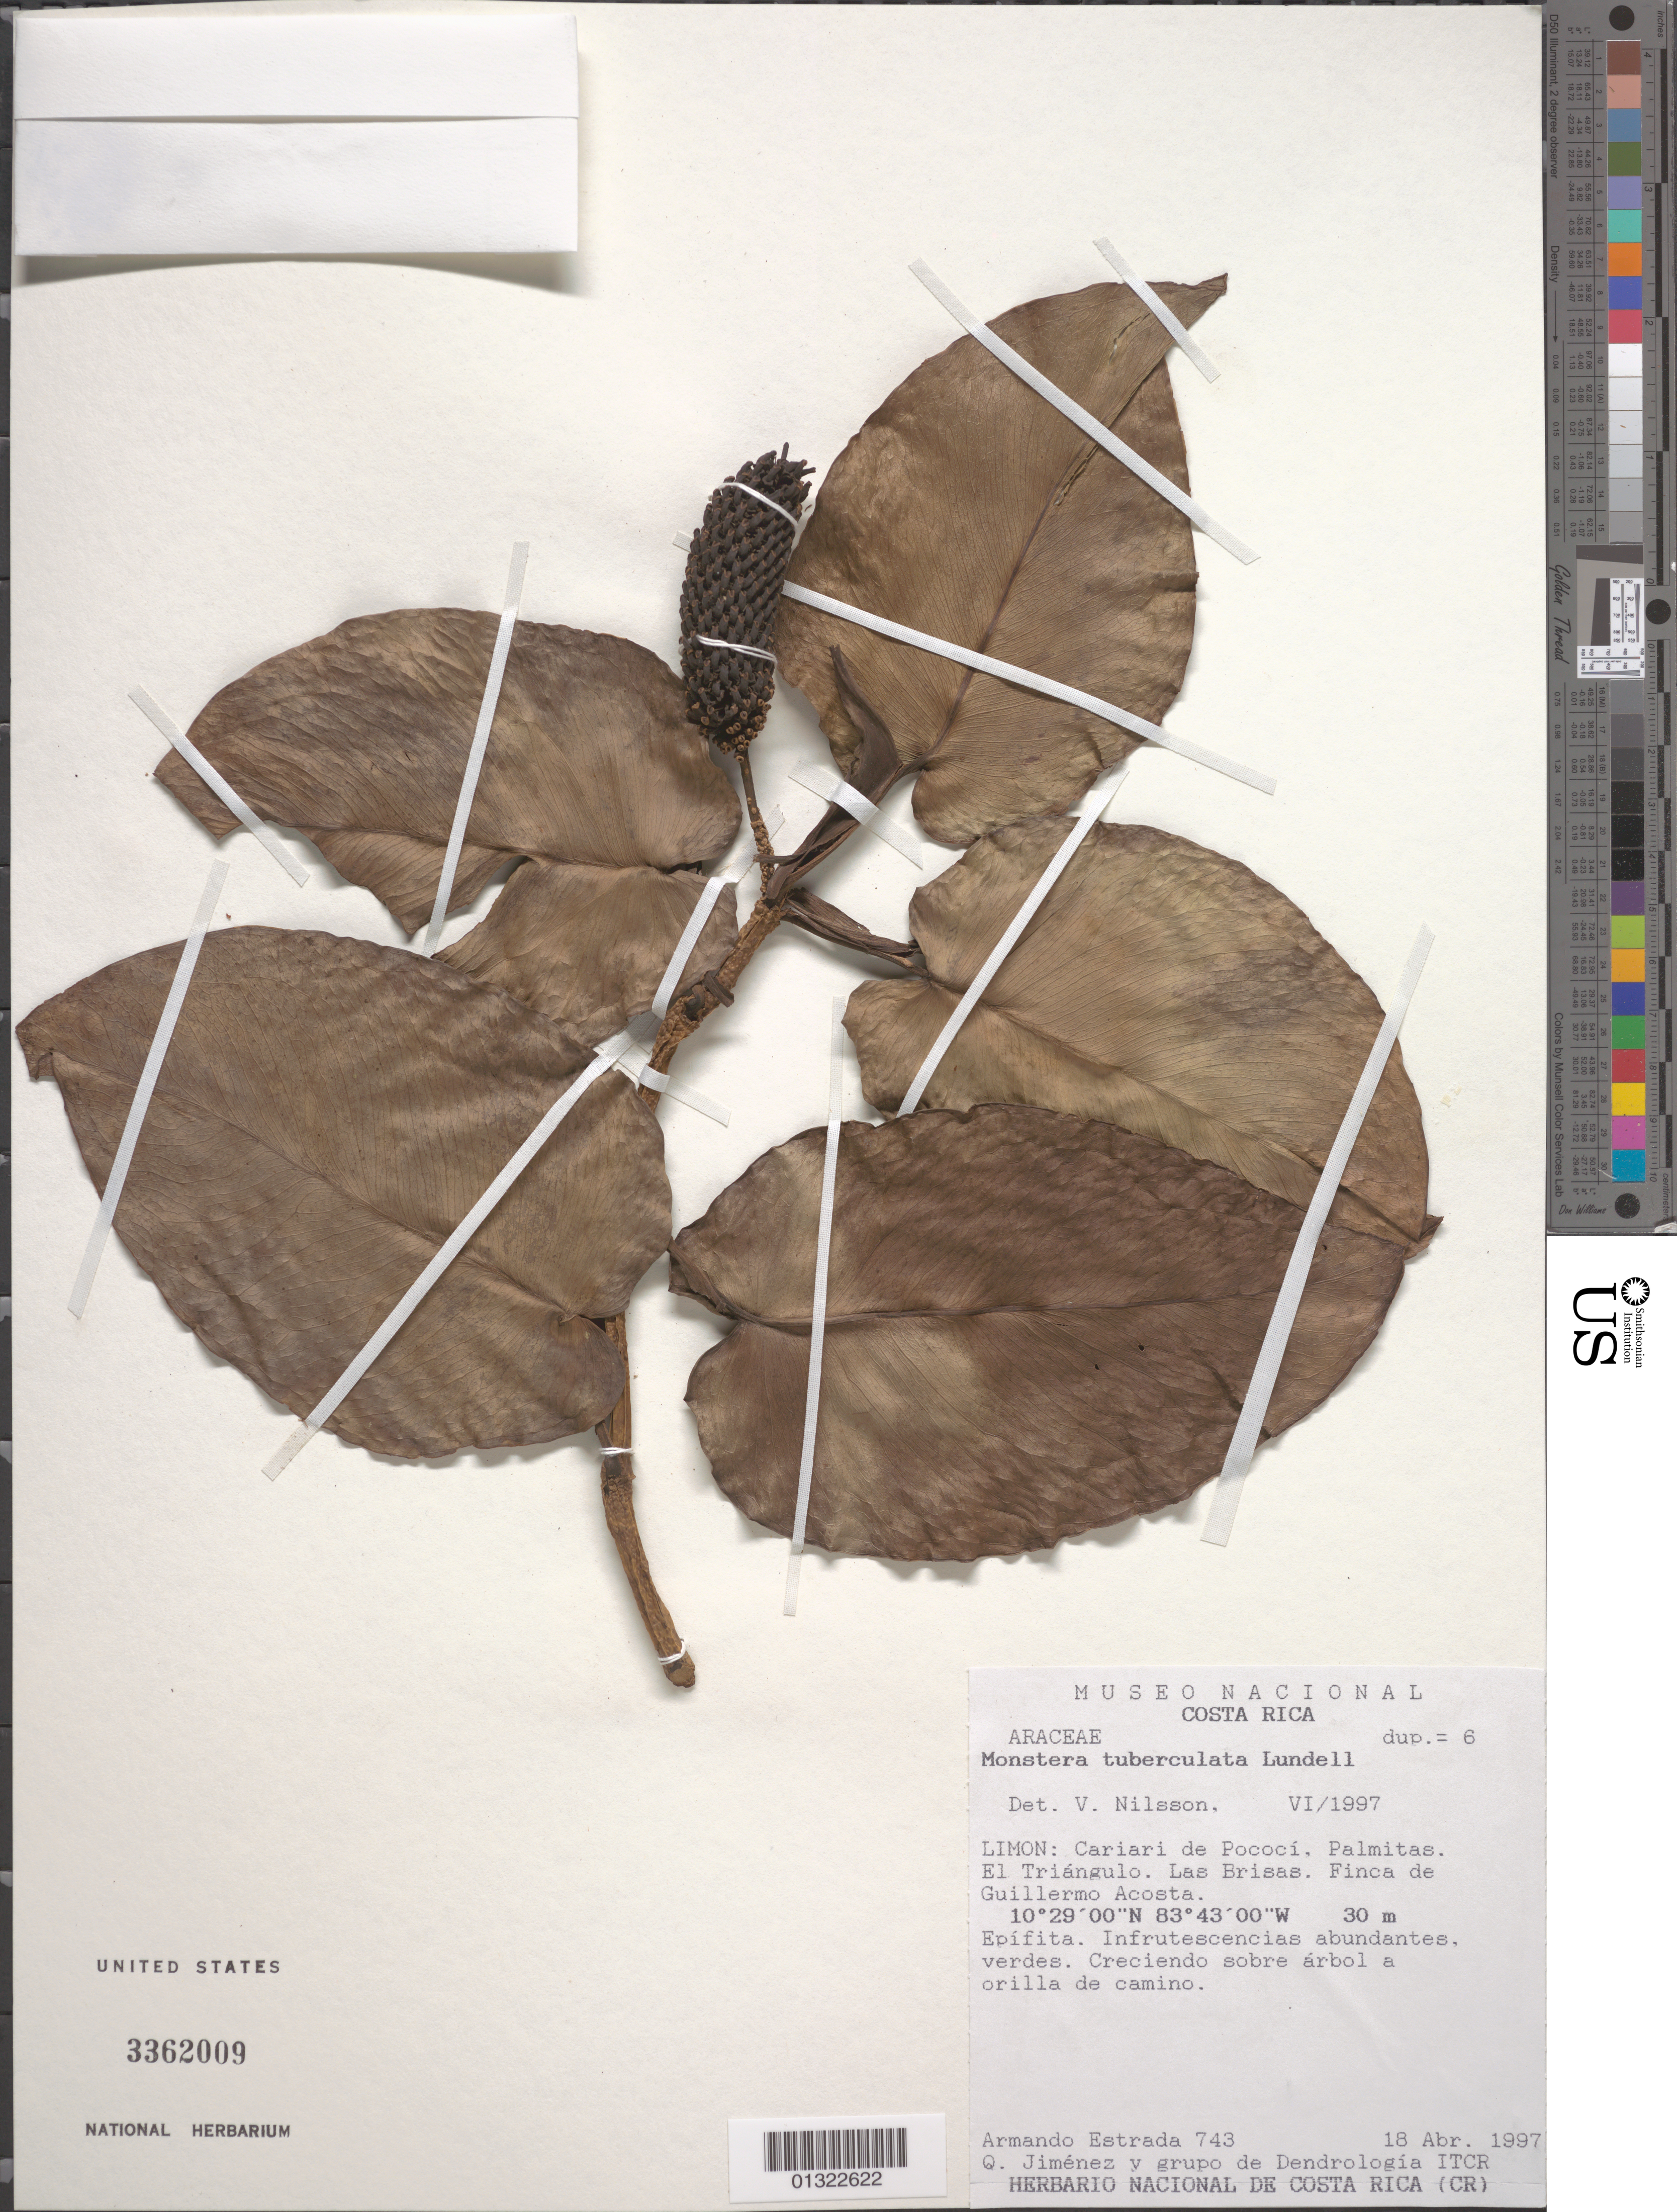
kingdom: Plantae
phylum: Tracheophyta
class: Liliopsida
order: Alismatales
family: Araceae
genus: Monstera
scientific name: Monstera tuberculata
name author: Lundell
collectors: A. Estrada & Q. Jiménez Madrigal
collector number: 743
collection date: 1997-04-18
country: Costa Rica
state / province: Limón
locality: Cariari de Pococí. Palmitas El Triángulo. Las Brisas. Finca de Guillermo Acosta.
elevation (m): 30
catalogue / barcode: US 3362009